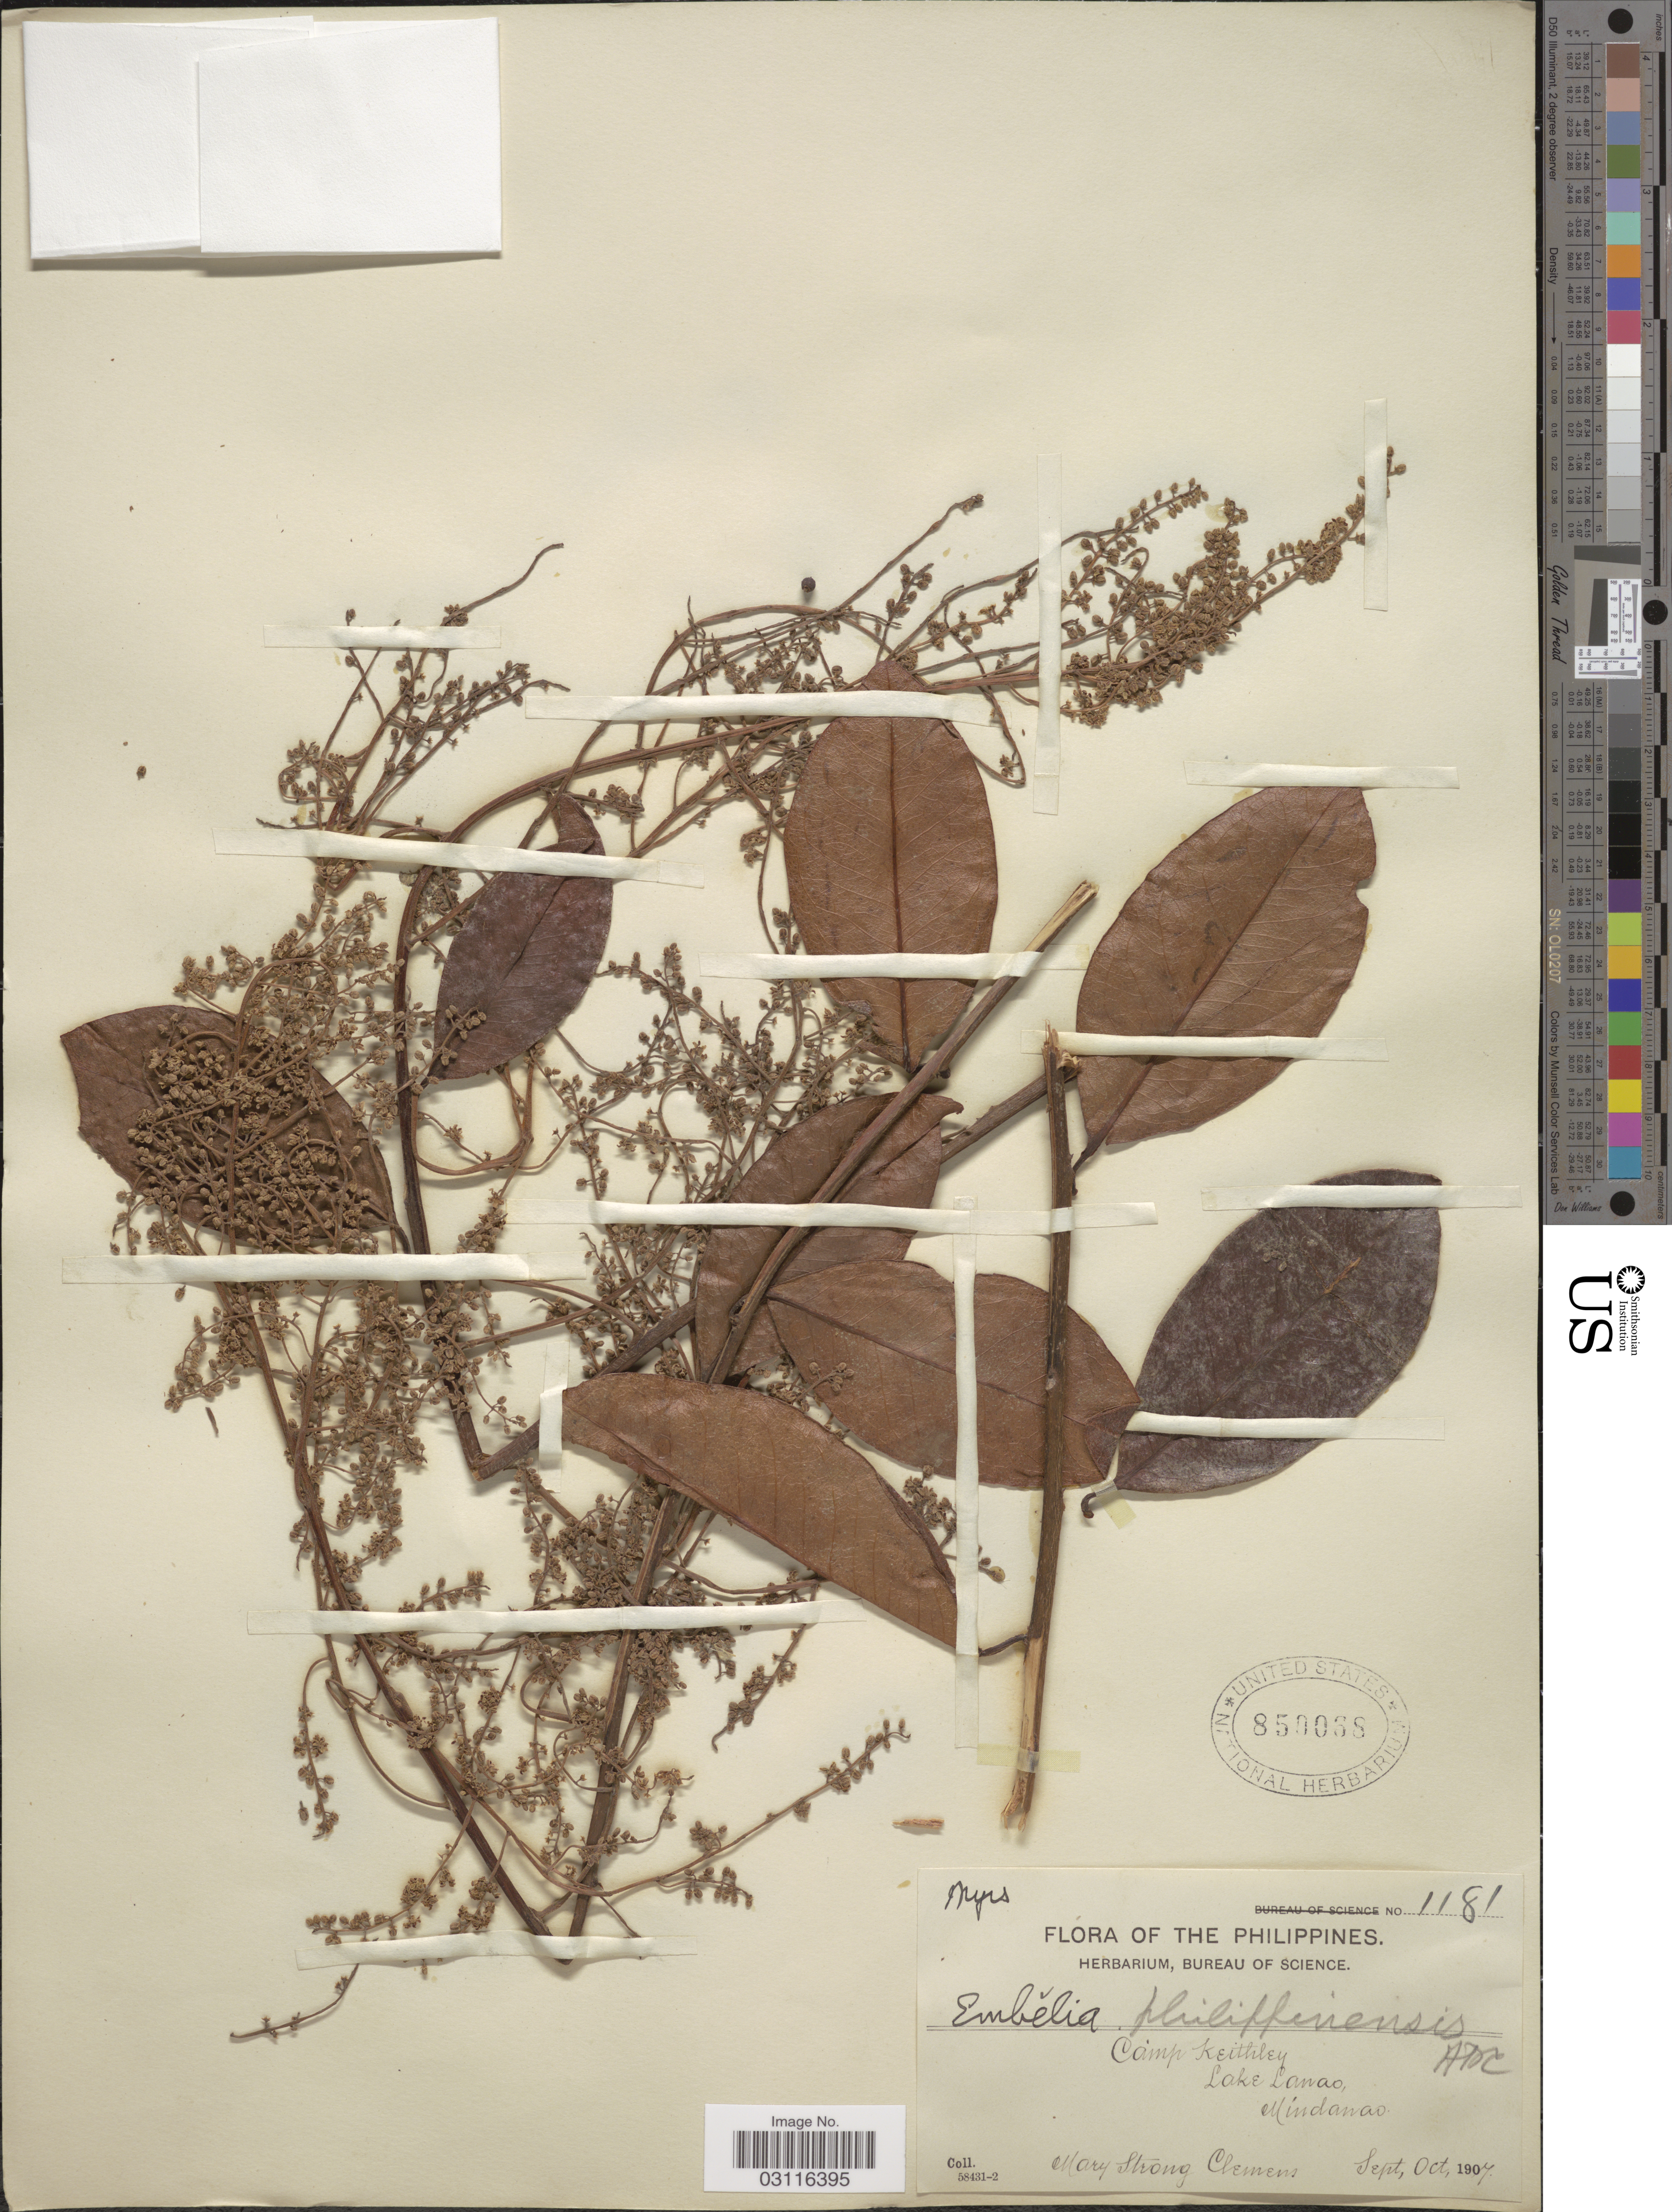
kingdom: Plantae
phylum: Tracheophyta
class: Magnoliopsida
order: Ericales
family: Primulaceae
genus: Embelia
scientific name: Embelia philippinensis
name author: A. DC.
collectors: M. S. Clemens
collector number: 1181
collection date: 1907-09/1907-10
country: Philippines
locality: Camp Keithley, Lake Lanao, Mindanao.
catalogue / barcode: US 850068